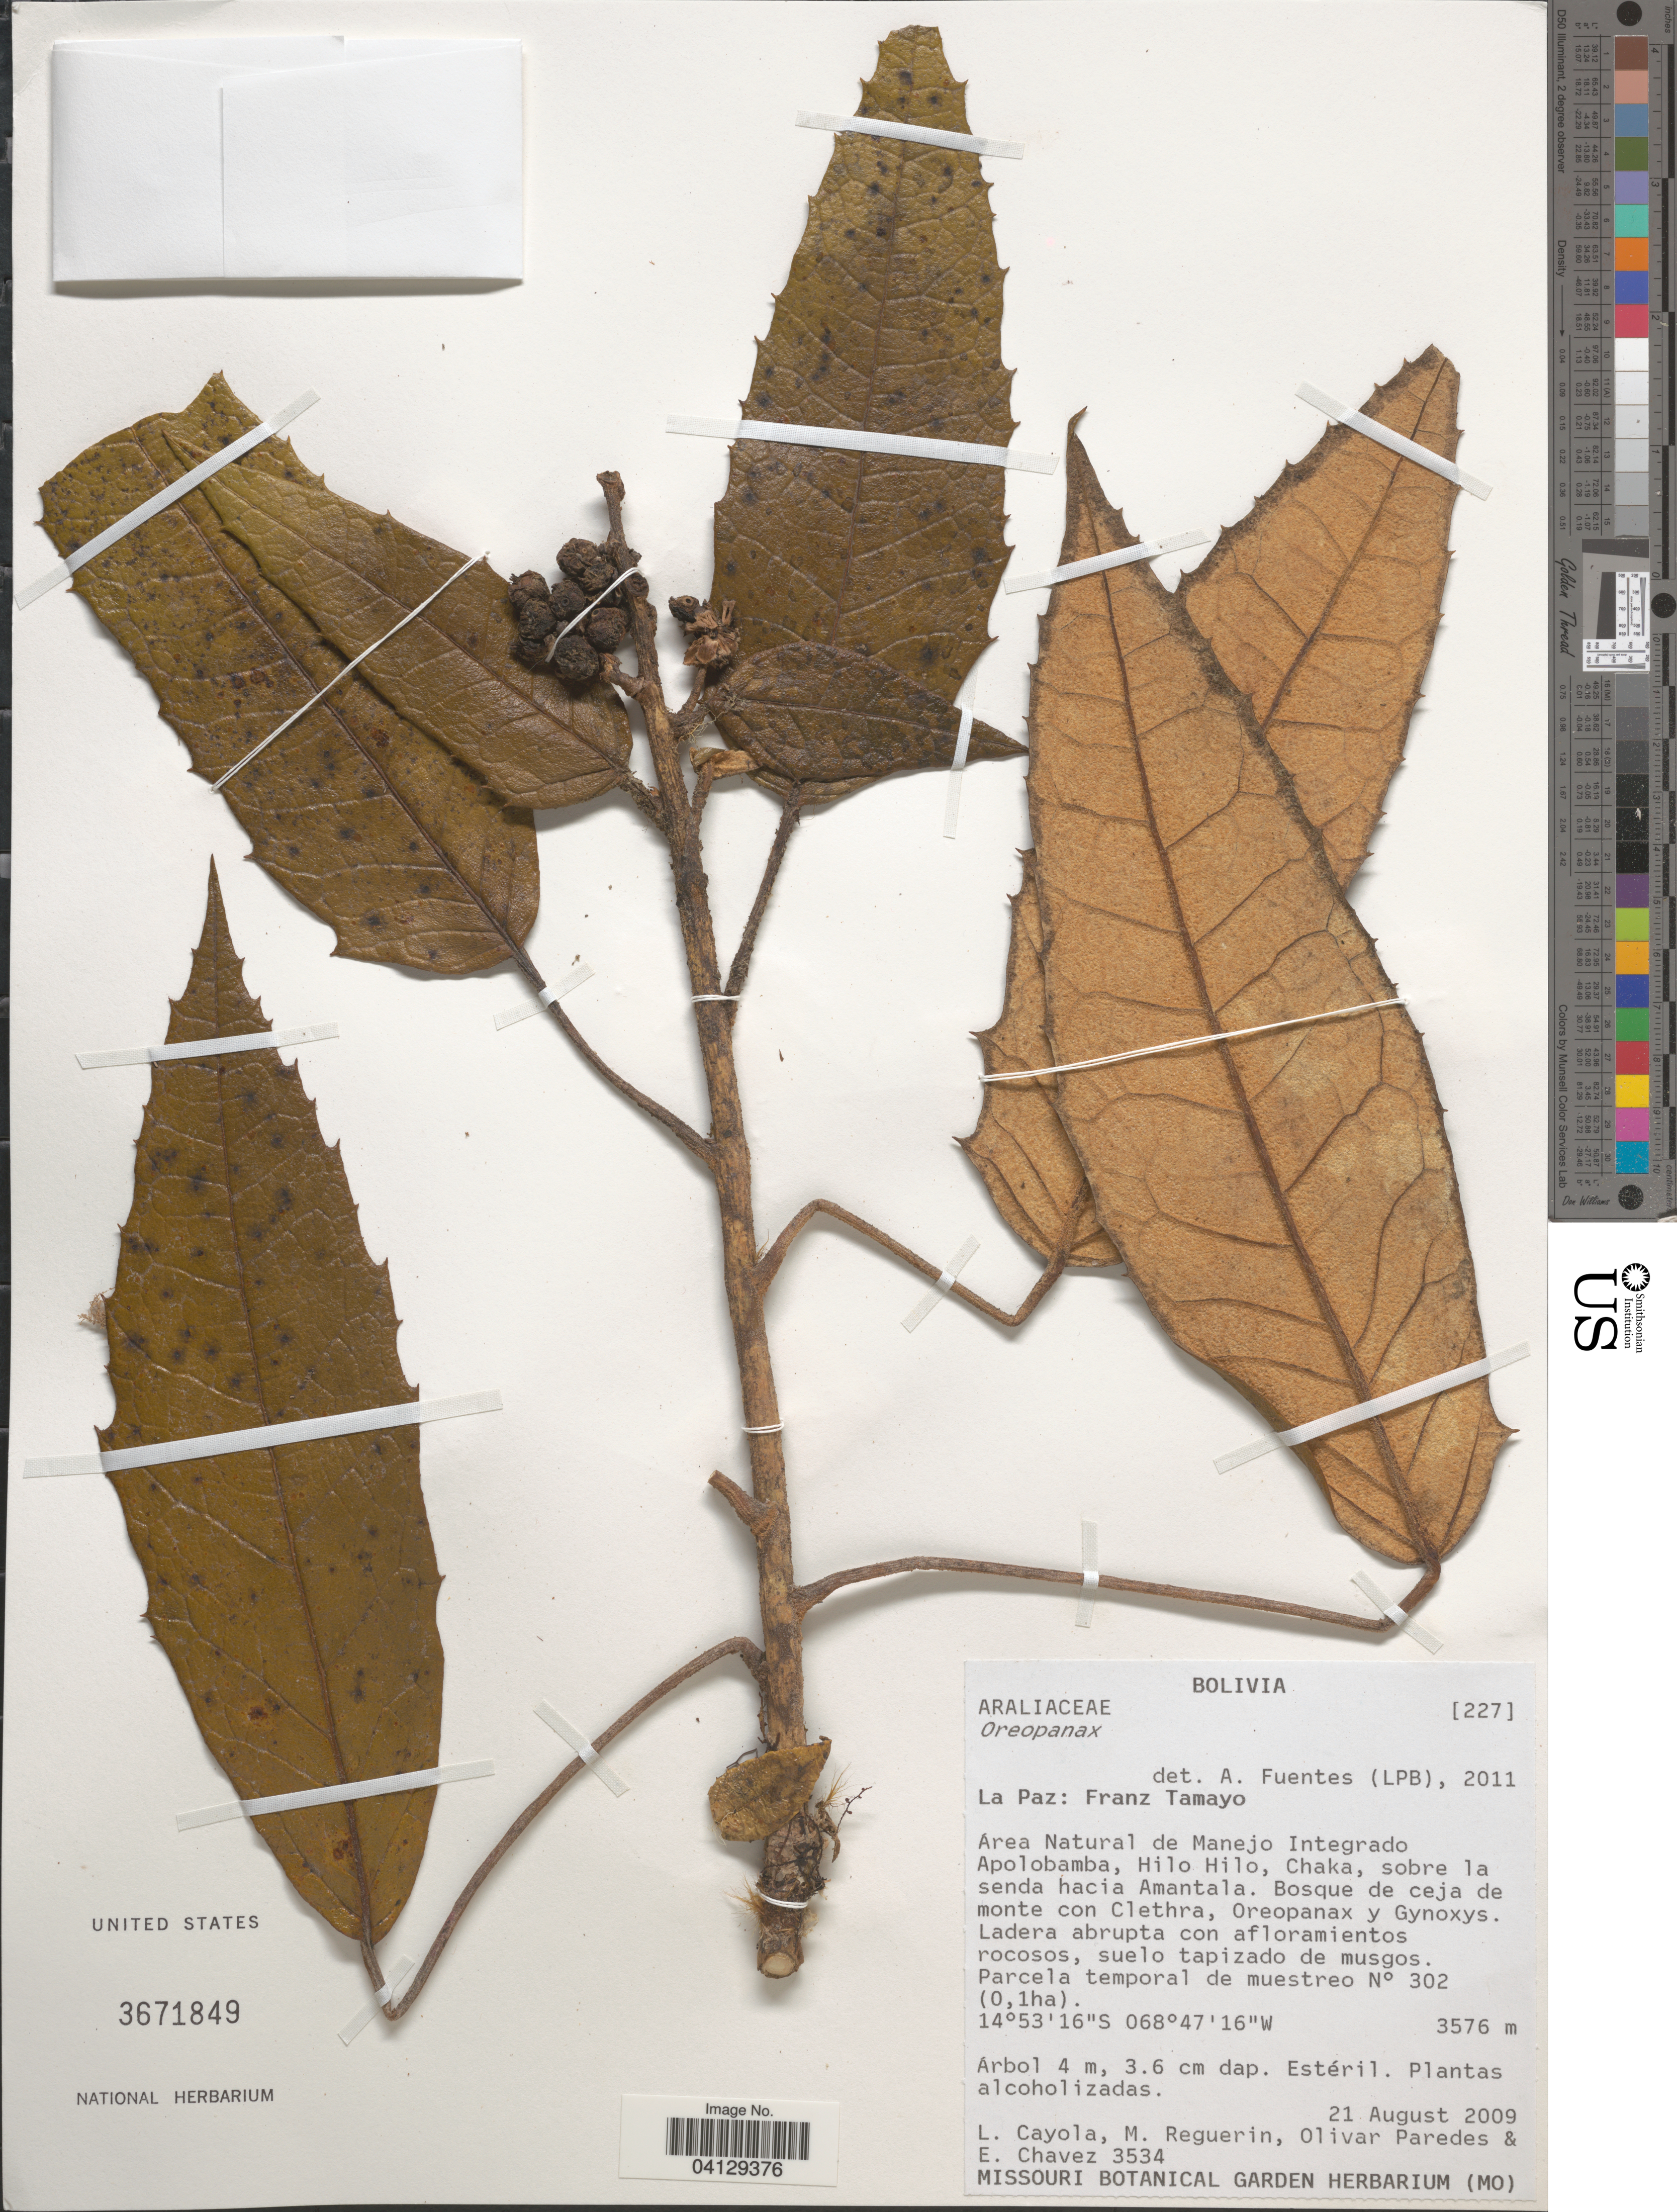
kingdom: Plantae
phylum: Tracheophyta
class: Magnoliopsida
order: Apiales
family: Araliaceae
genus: Oreopanax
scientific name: Oreopanax sp.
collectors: L. Cayola, M. Reguerin, O. Paredes & E. Chavez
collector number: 3534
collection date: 2009-08-21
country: Bolivia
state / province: La Paz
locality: Franz Tamayo. Área Natural de Manejo Integrado Apolobamba, Hilo Hilo, Chaka, sobre senda hacia Amantala.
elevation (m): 3576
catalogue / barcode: US 3671849